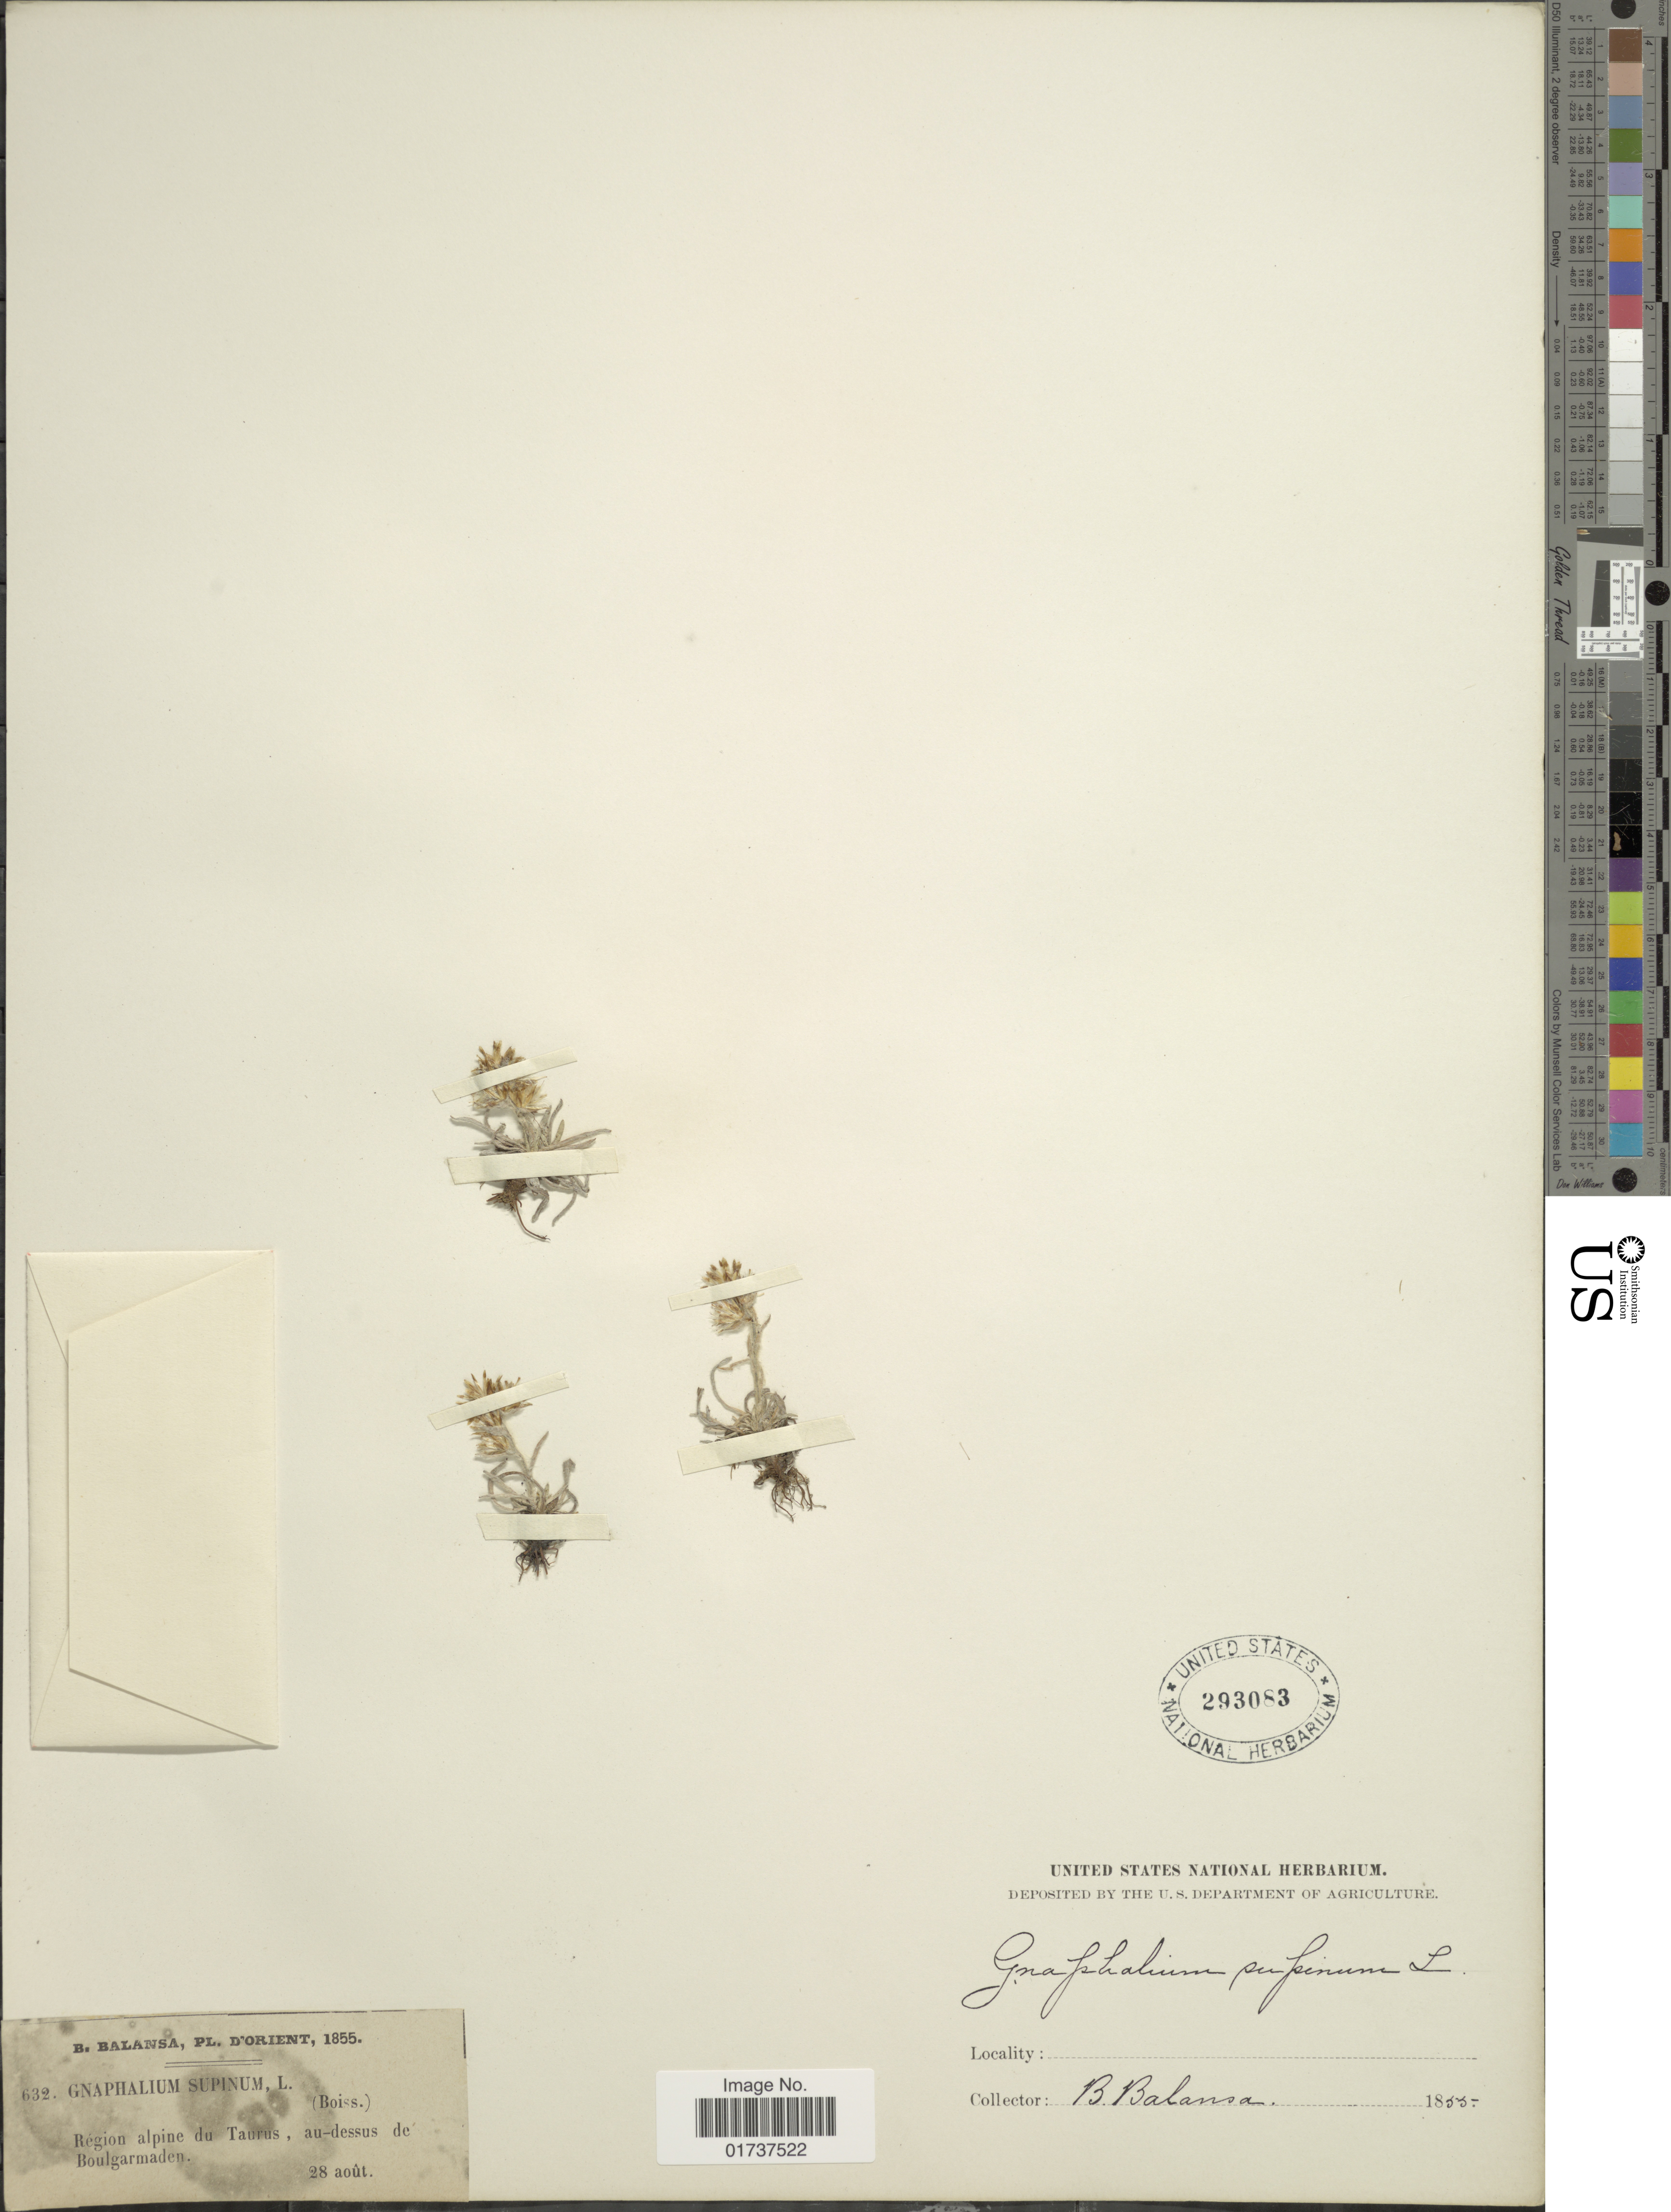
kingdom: Plantae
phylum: Tracheophyta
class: Magnoliopsida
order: Asterales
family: Asteraceae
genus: Gnaphalium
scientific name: Gnaphalium supinum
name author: L.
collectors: B. Balansa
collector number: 632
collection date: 1855-08-28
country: Turkey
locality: Region alpine du Taurus, au-dessus de Boulgarmaden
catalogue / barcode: US 293083